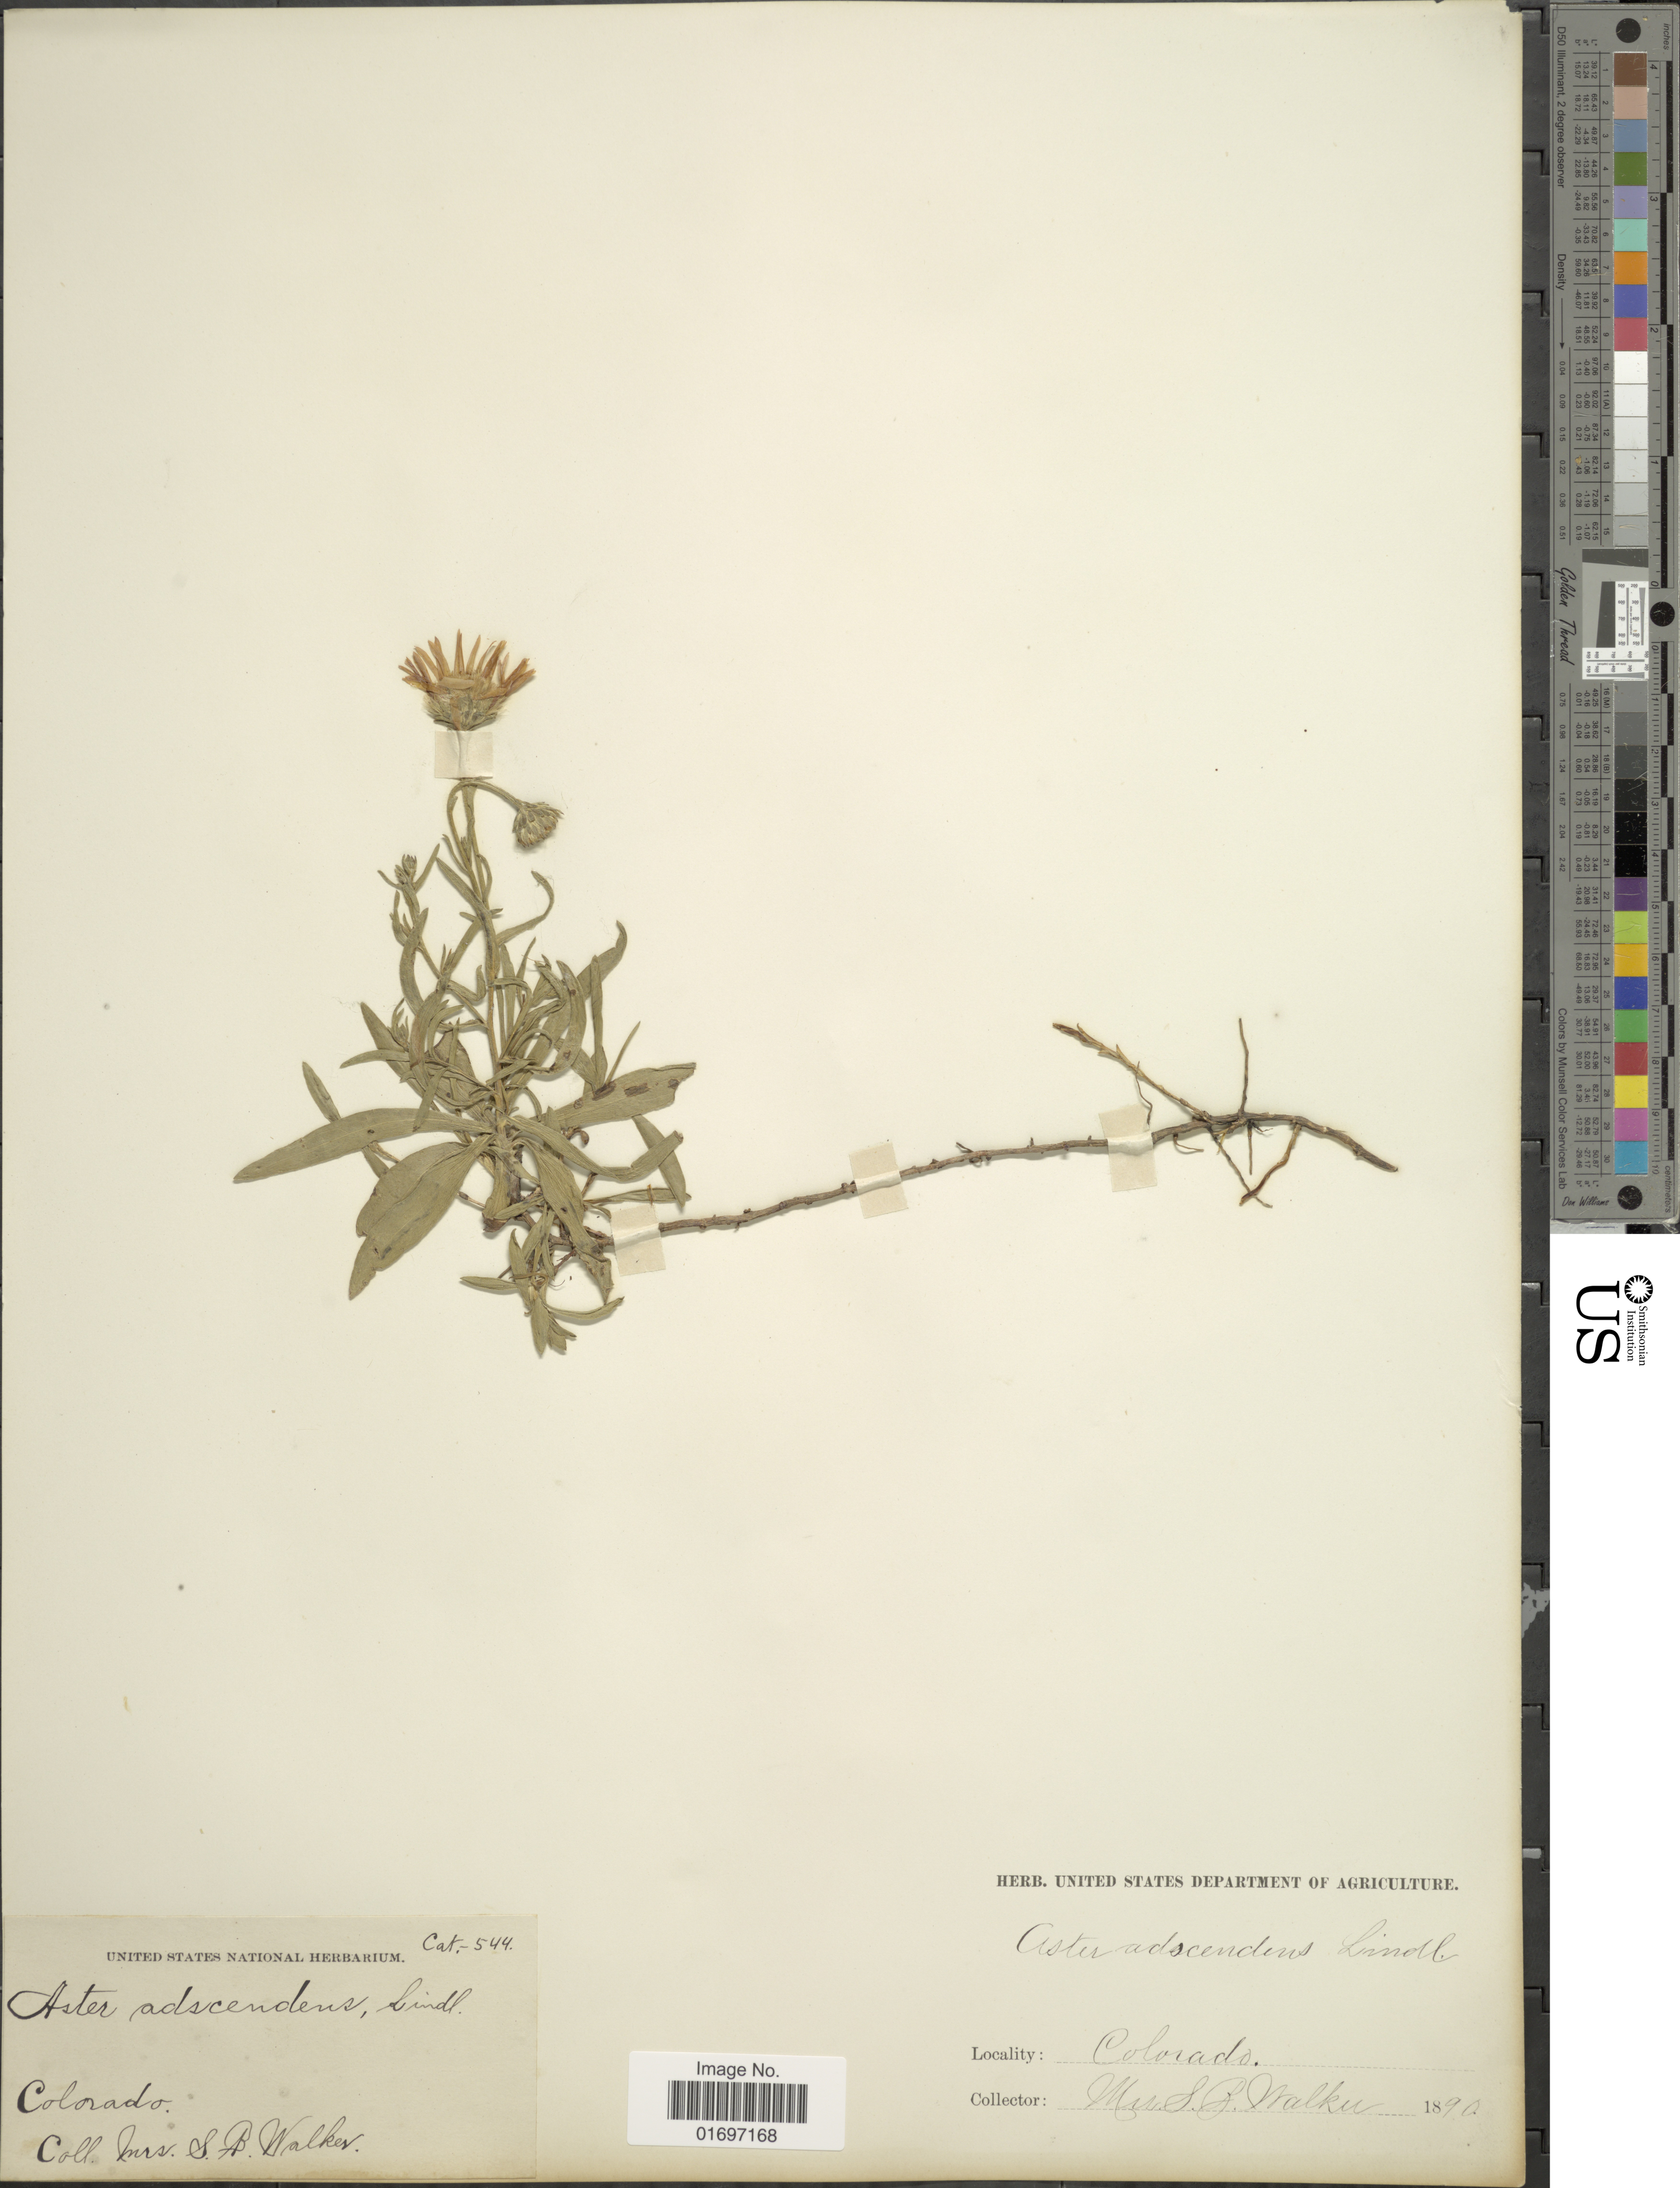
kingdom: Plantae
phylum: Tracheophyta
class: Magnoliopsida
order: Asterales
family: Asteraceae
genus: Symphyotrichum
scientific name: Symphyotrichum ascendens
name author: (Lindl.) G.L. Nesom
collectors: B. Walker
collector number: Cat.-544?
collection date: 1890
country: United States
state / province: Colorado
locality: Colorado.